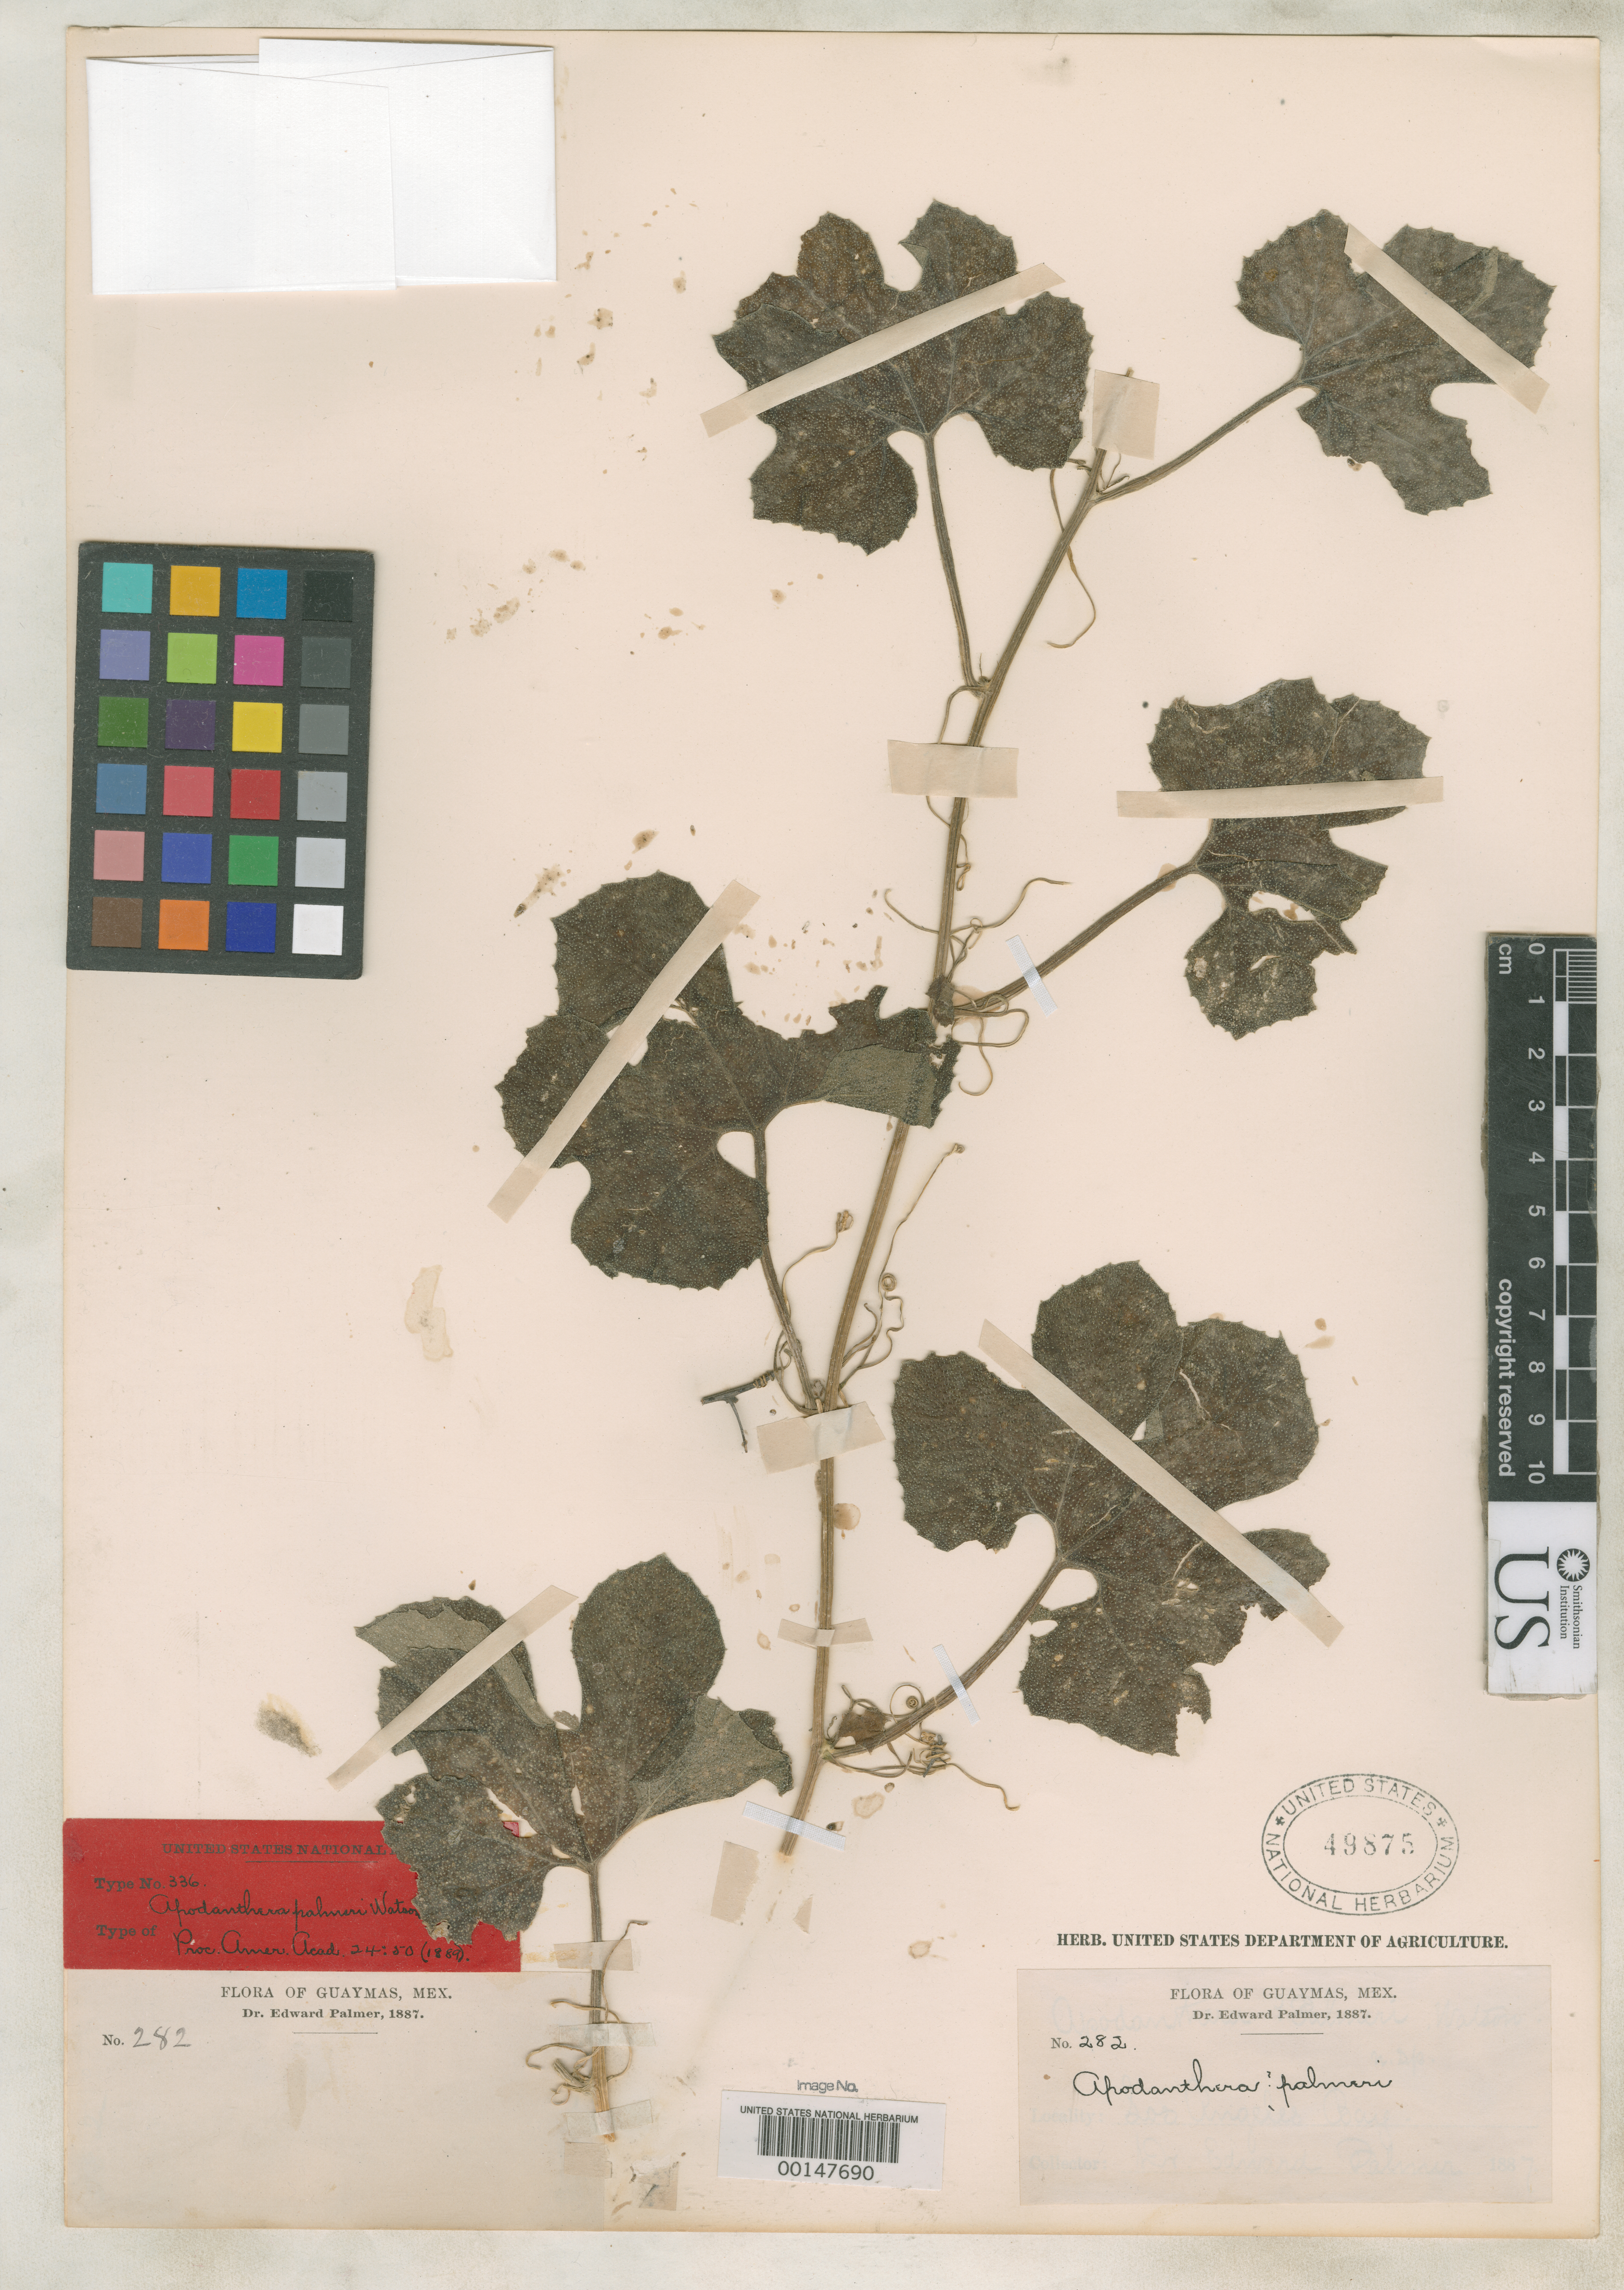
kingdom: Plantae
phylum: Tracheophyta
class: Magnoliopsida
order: Cucurbitales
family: Cucurbitaceae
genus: Apodanthera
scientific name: Apodanthera palmeri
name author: S. Watson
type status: Type Collection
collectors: E. Palmer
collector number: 282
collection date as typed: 1887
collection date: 1887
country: Mexico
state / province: Sonora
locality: Guaymas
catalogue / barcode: US 49875